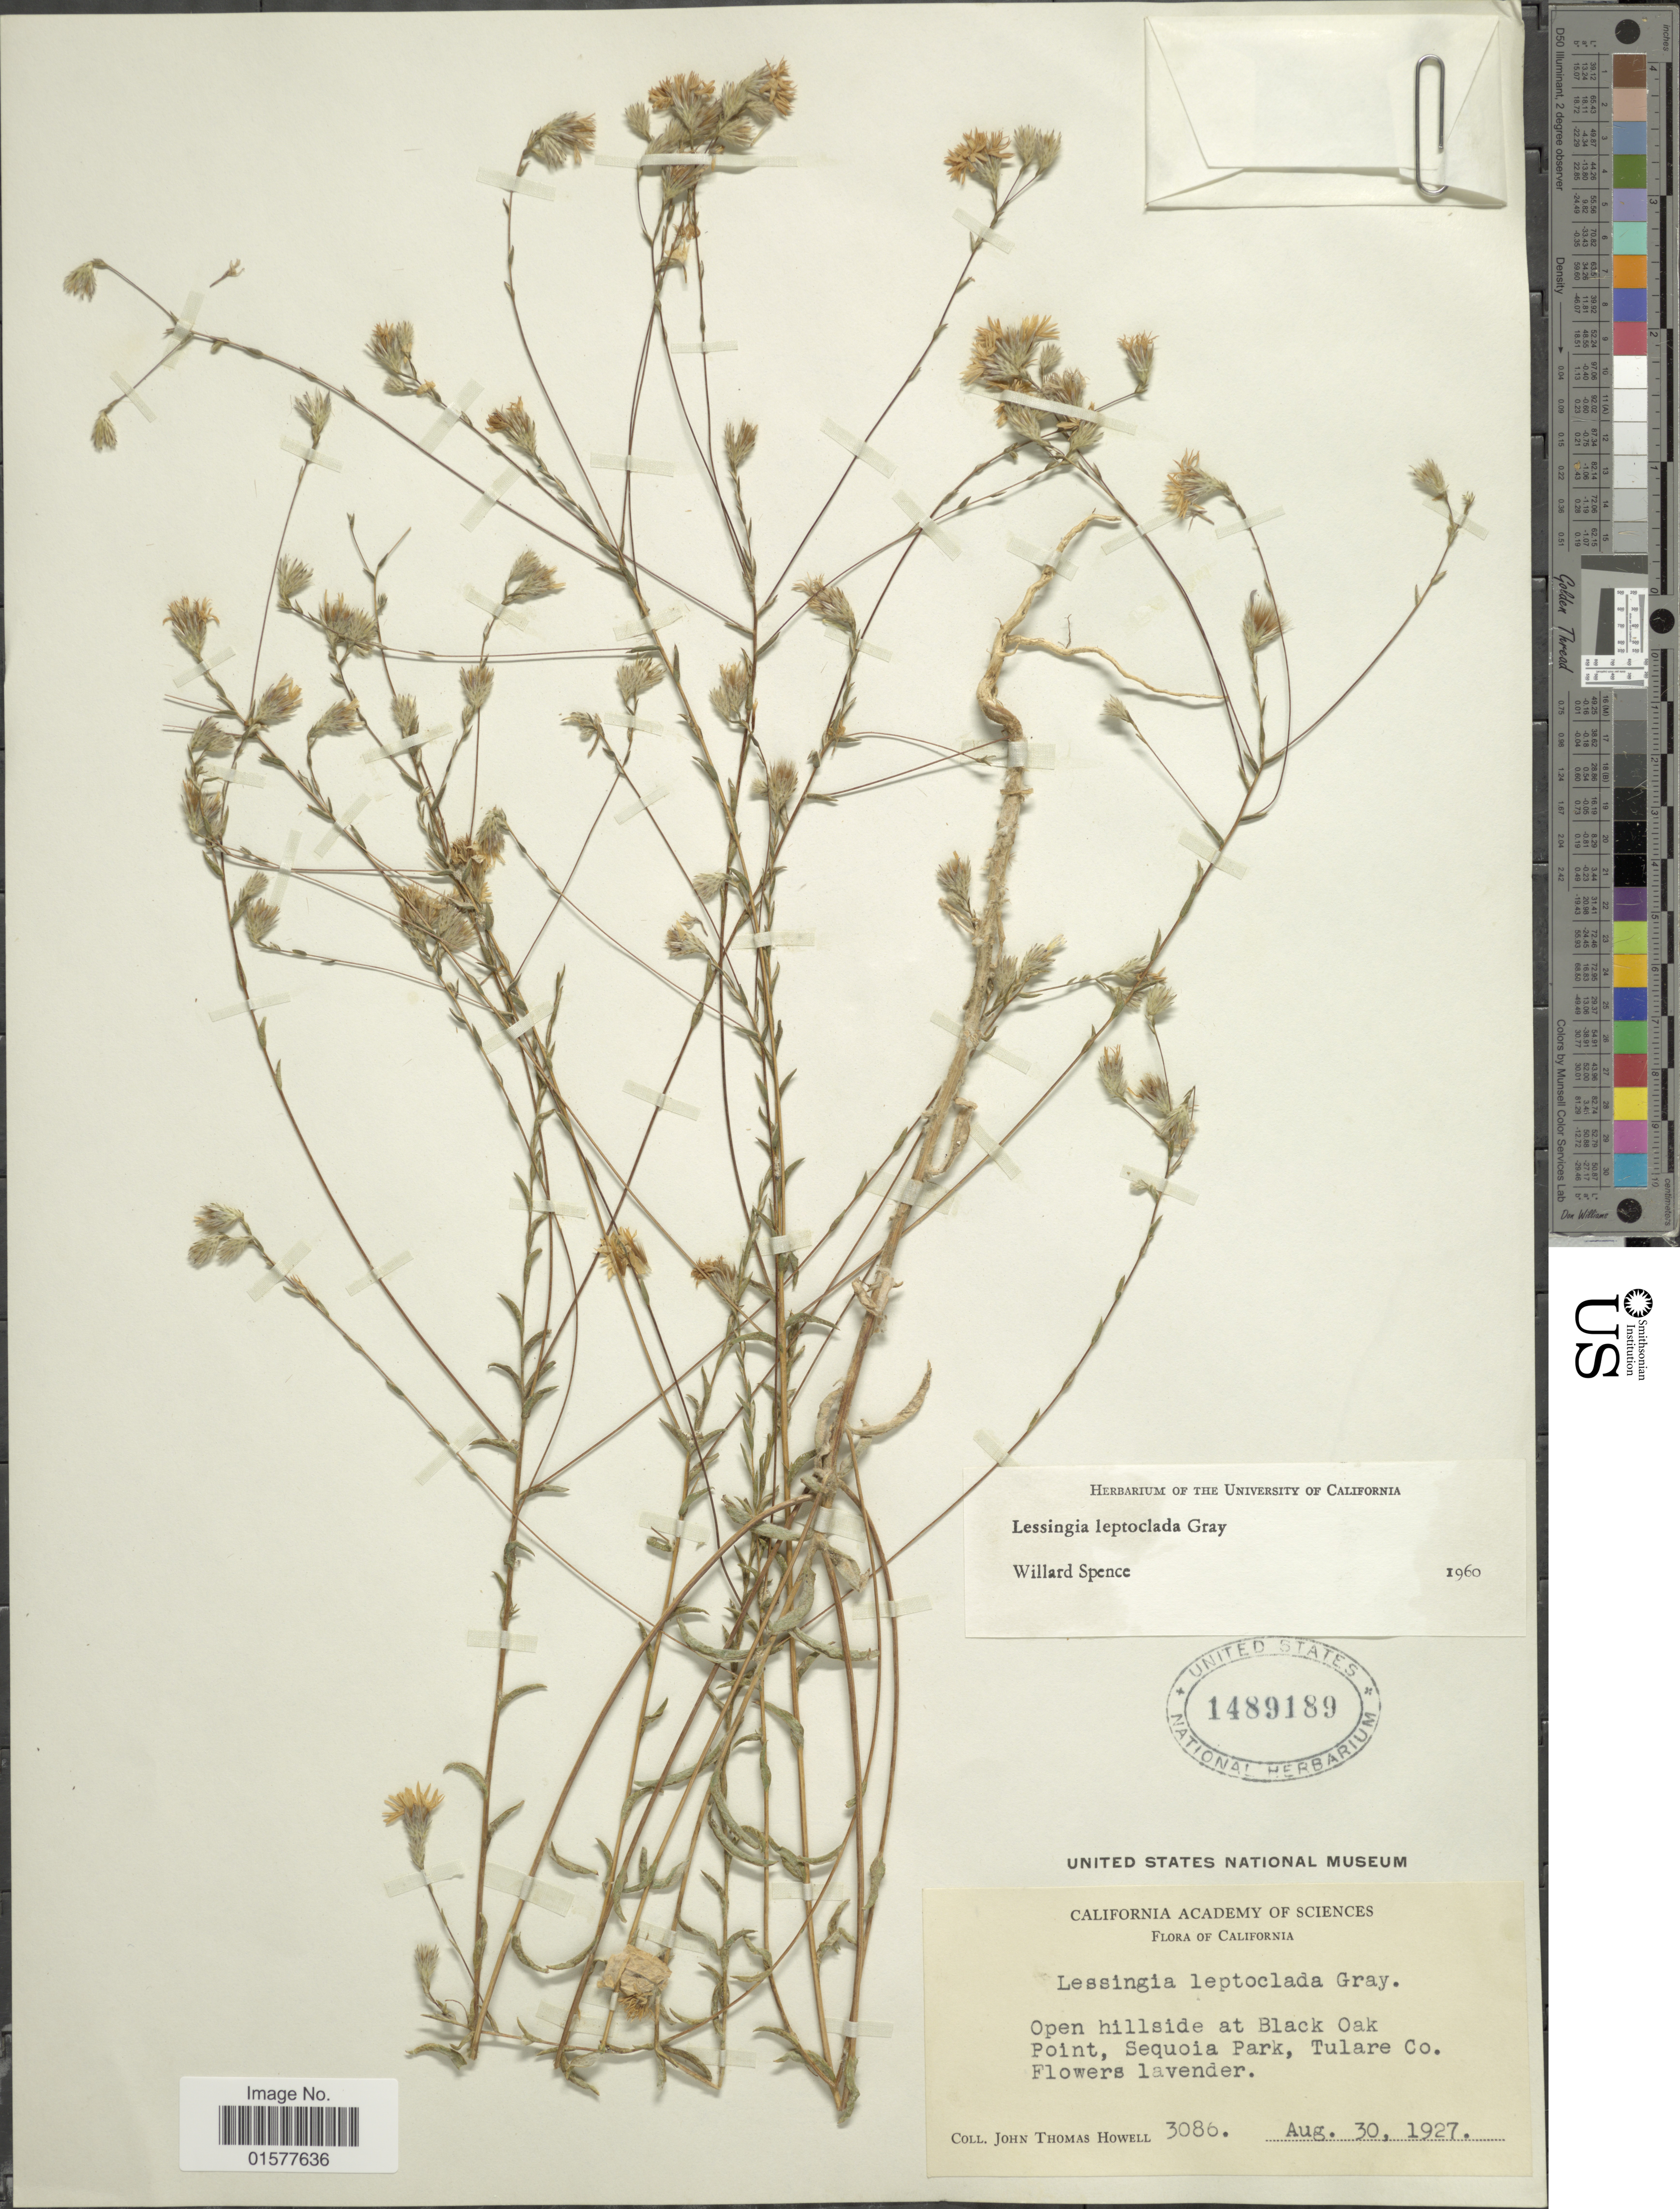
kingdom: Plantae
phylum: Tracheophyta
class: Magnoliopsida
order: Asterales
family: Asteraceae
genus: Lessingia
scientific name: Lessingia leptoclada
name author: A. Gray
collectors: J. T. Howell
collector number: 3086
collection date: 1927-08-30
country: United States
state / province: California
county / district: Tulare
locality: Open hillside at Black Oak Point, Sequoia Park, Tulare Co.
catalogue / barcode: US 1489189